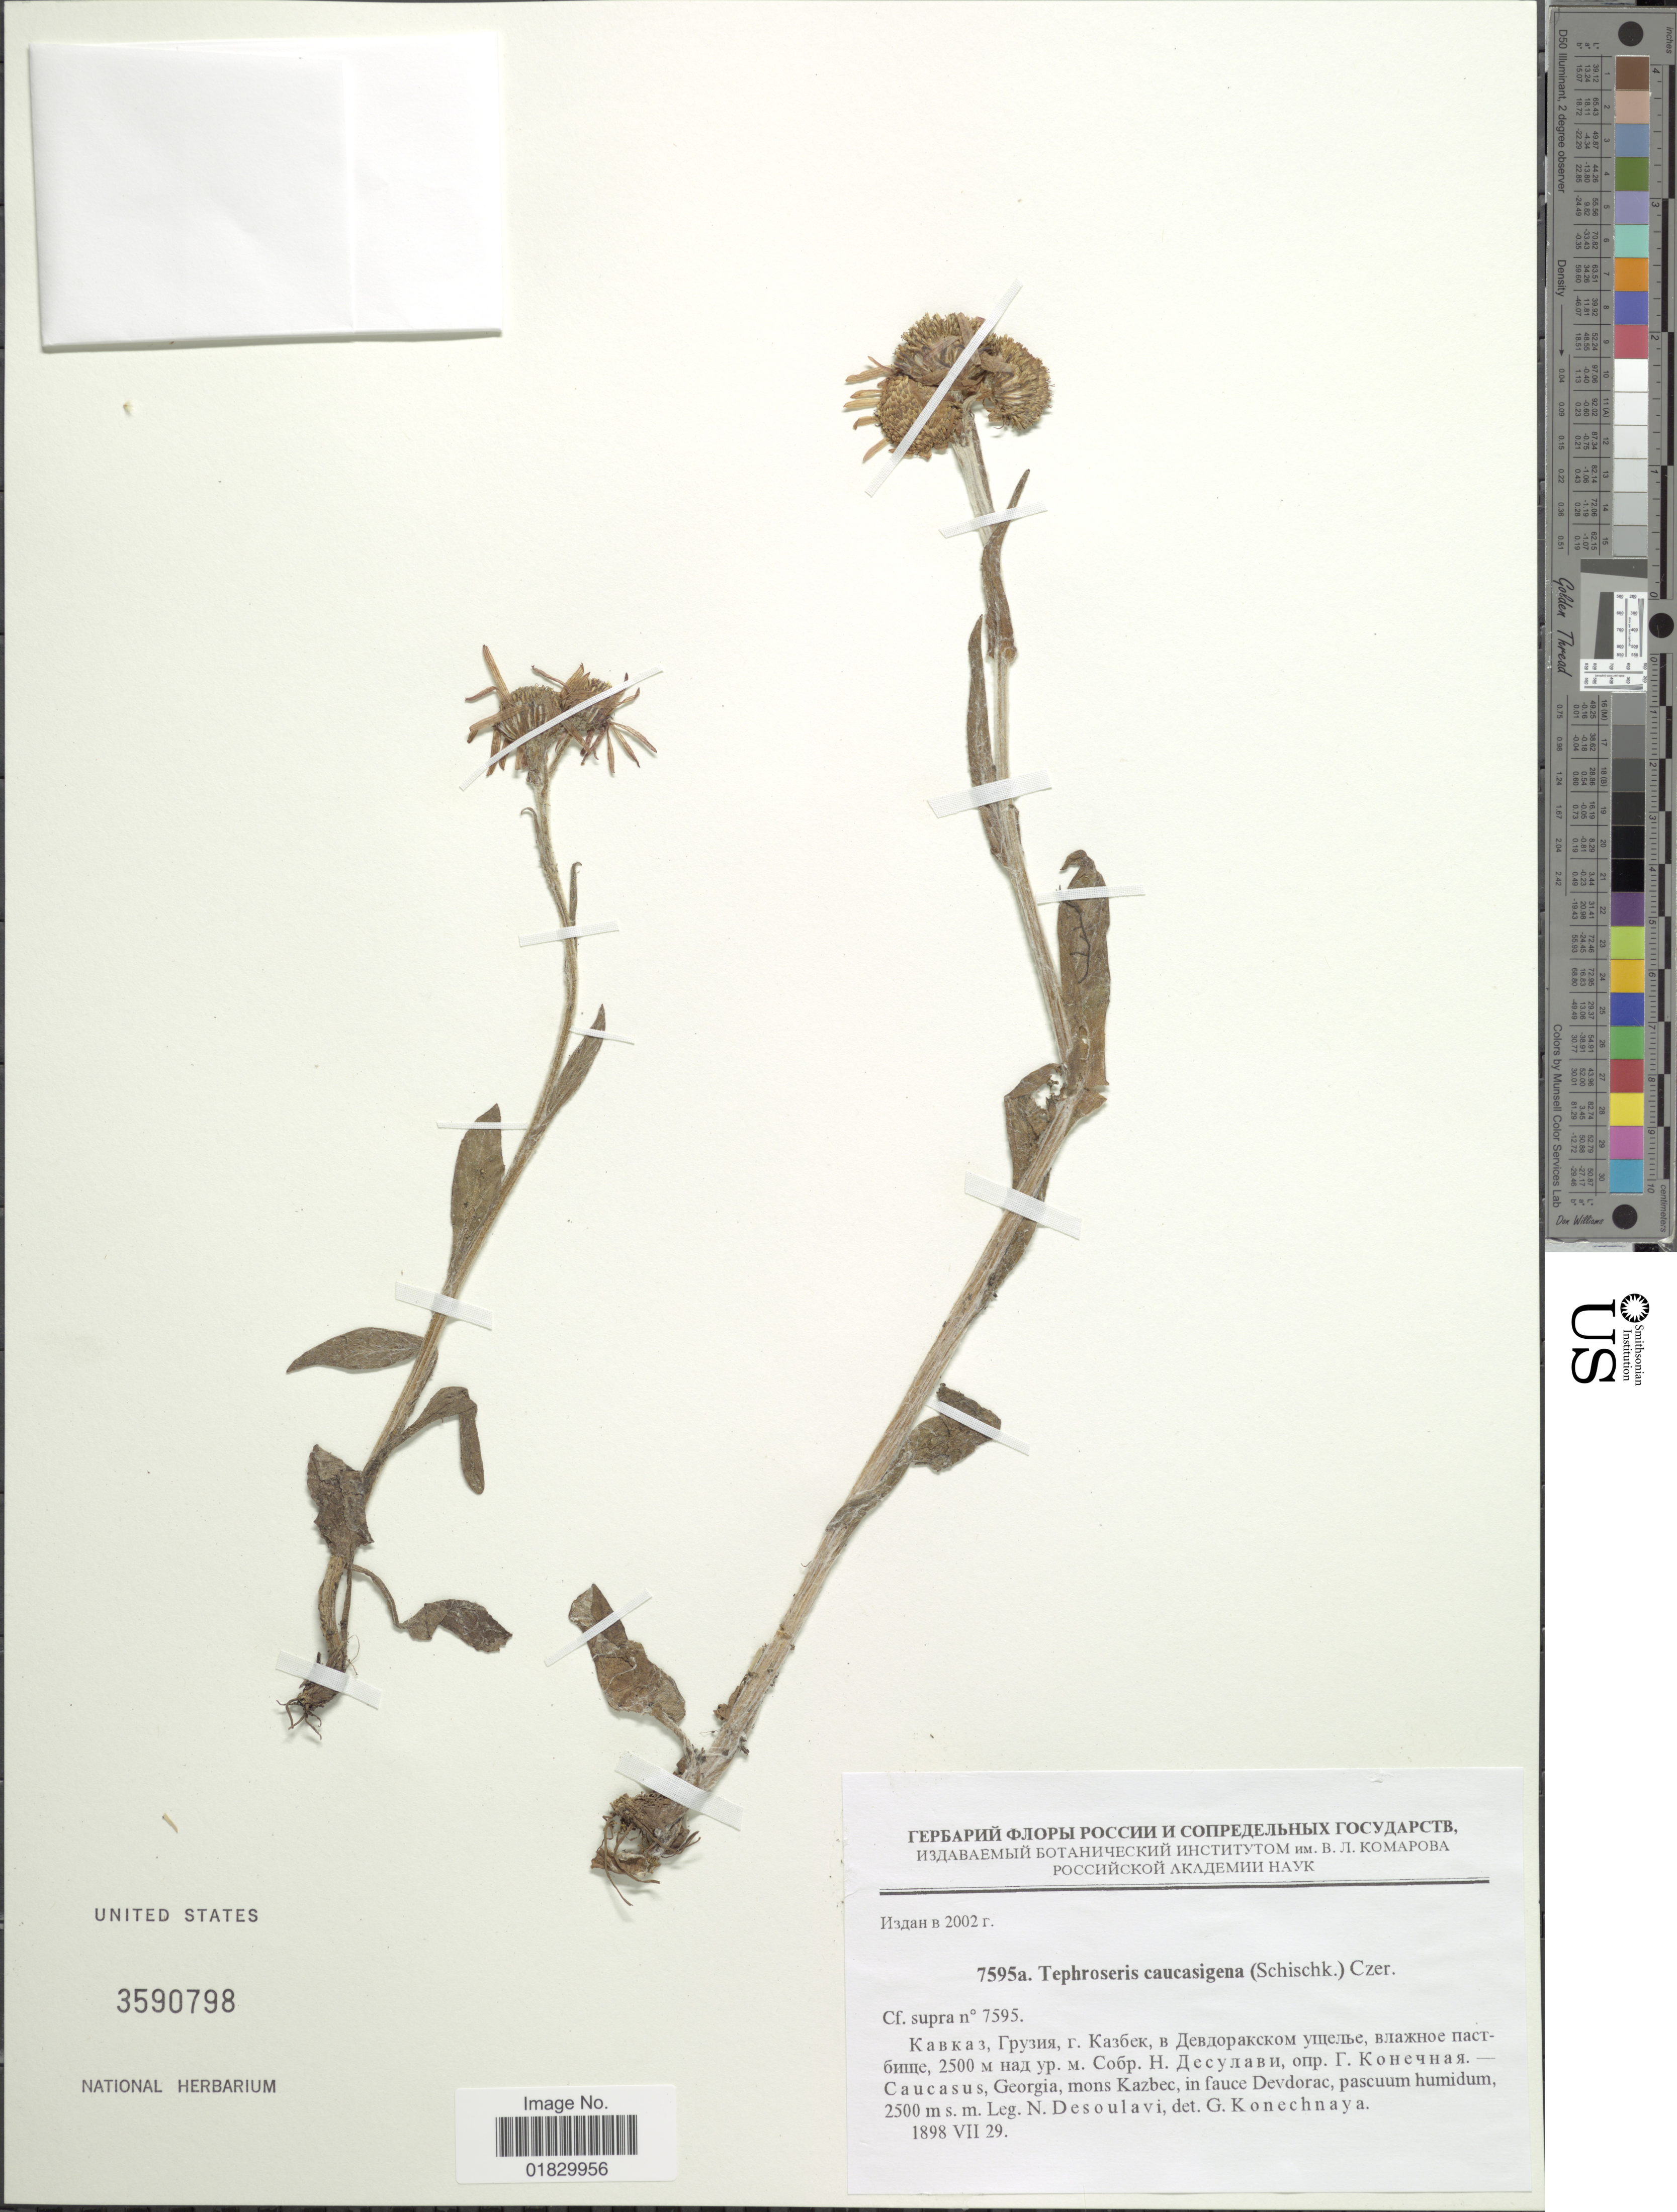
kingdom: Plantae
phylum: Tracheophyta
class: Magnoliopsida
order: Asterales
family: Asteraceae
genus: Tephroseris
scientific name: Tephroseris integrifolia subsp. caucasigena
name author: (Schischk.) Greuter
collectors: N. Desoulavi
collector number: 7595a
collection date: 1898-07-29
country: Georgia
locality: Caucasus, Georgia, mons Kazbec, in fauce Devdorac, pascuum humidum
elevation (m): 2500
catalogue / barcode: US 3590798